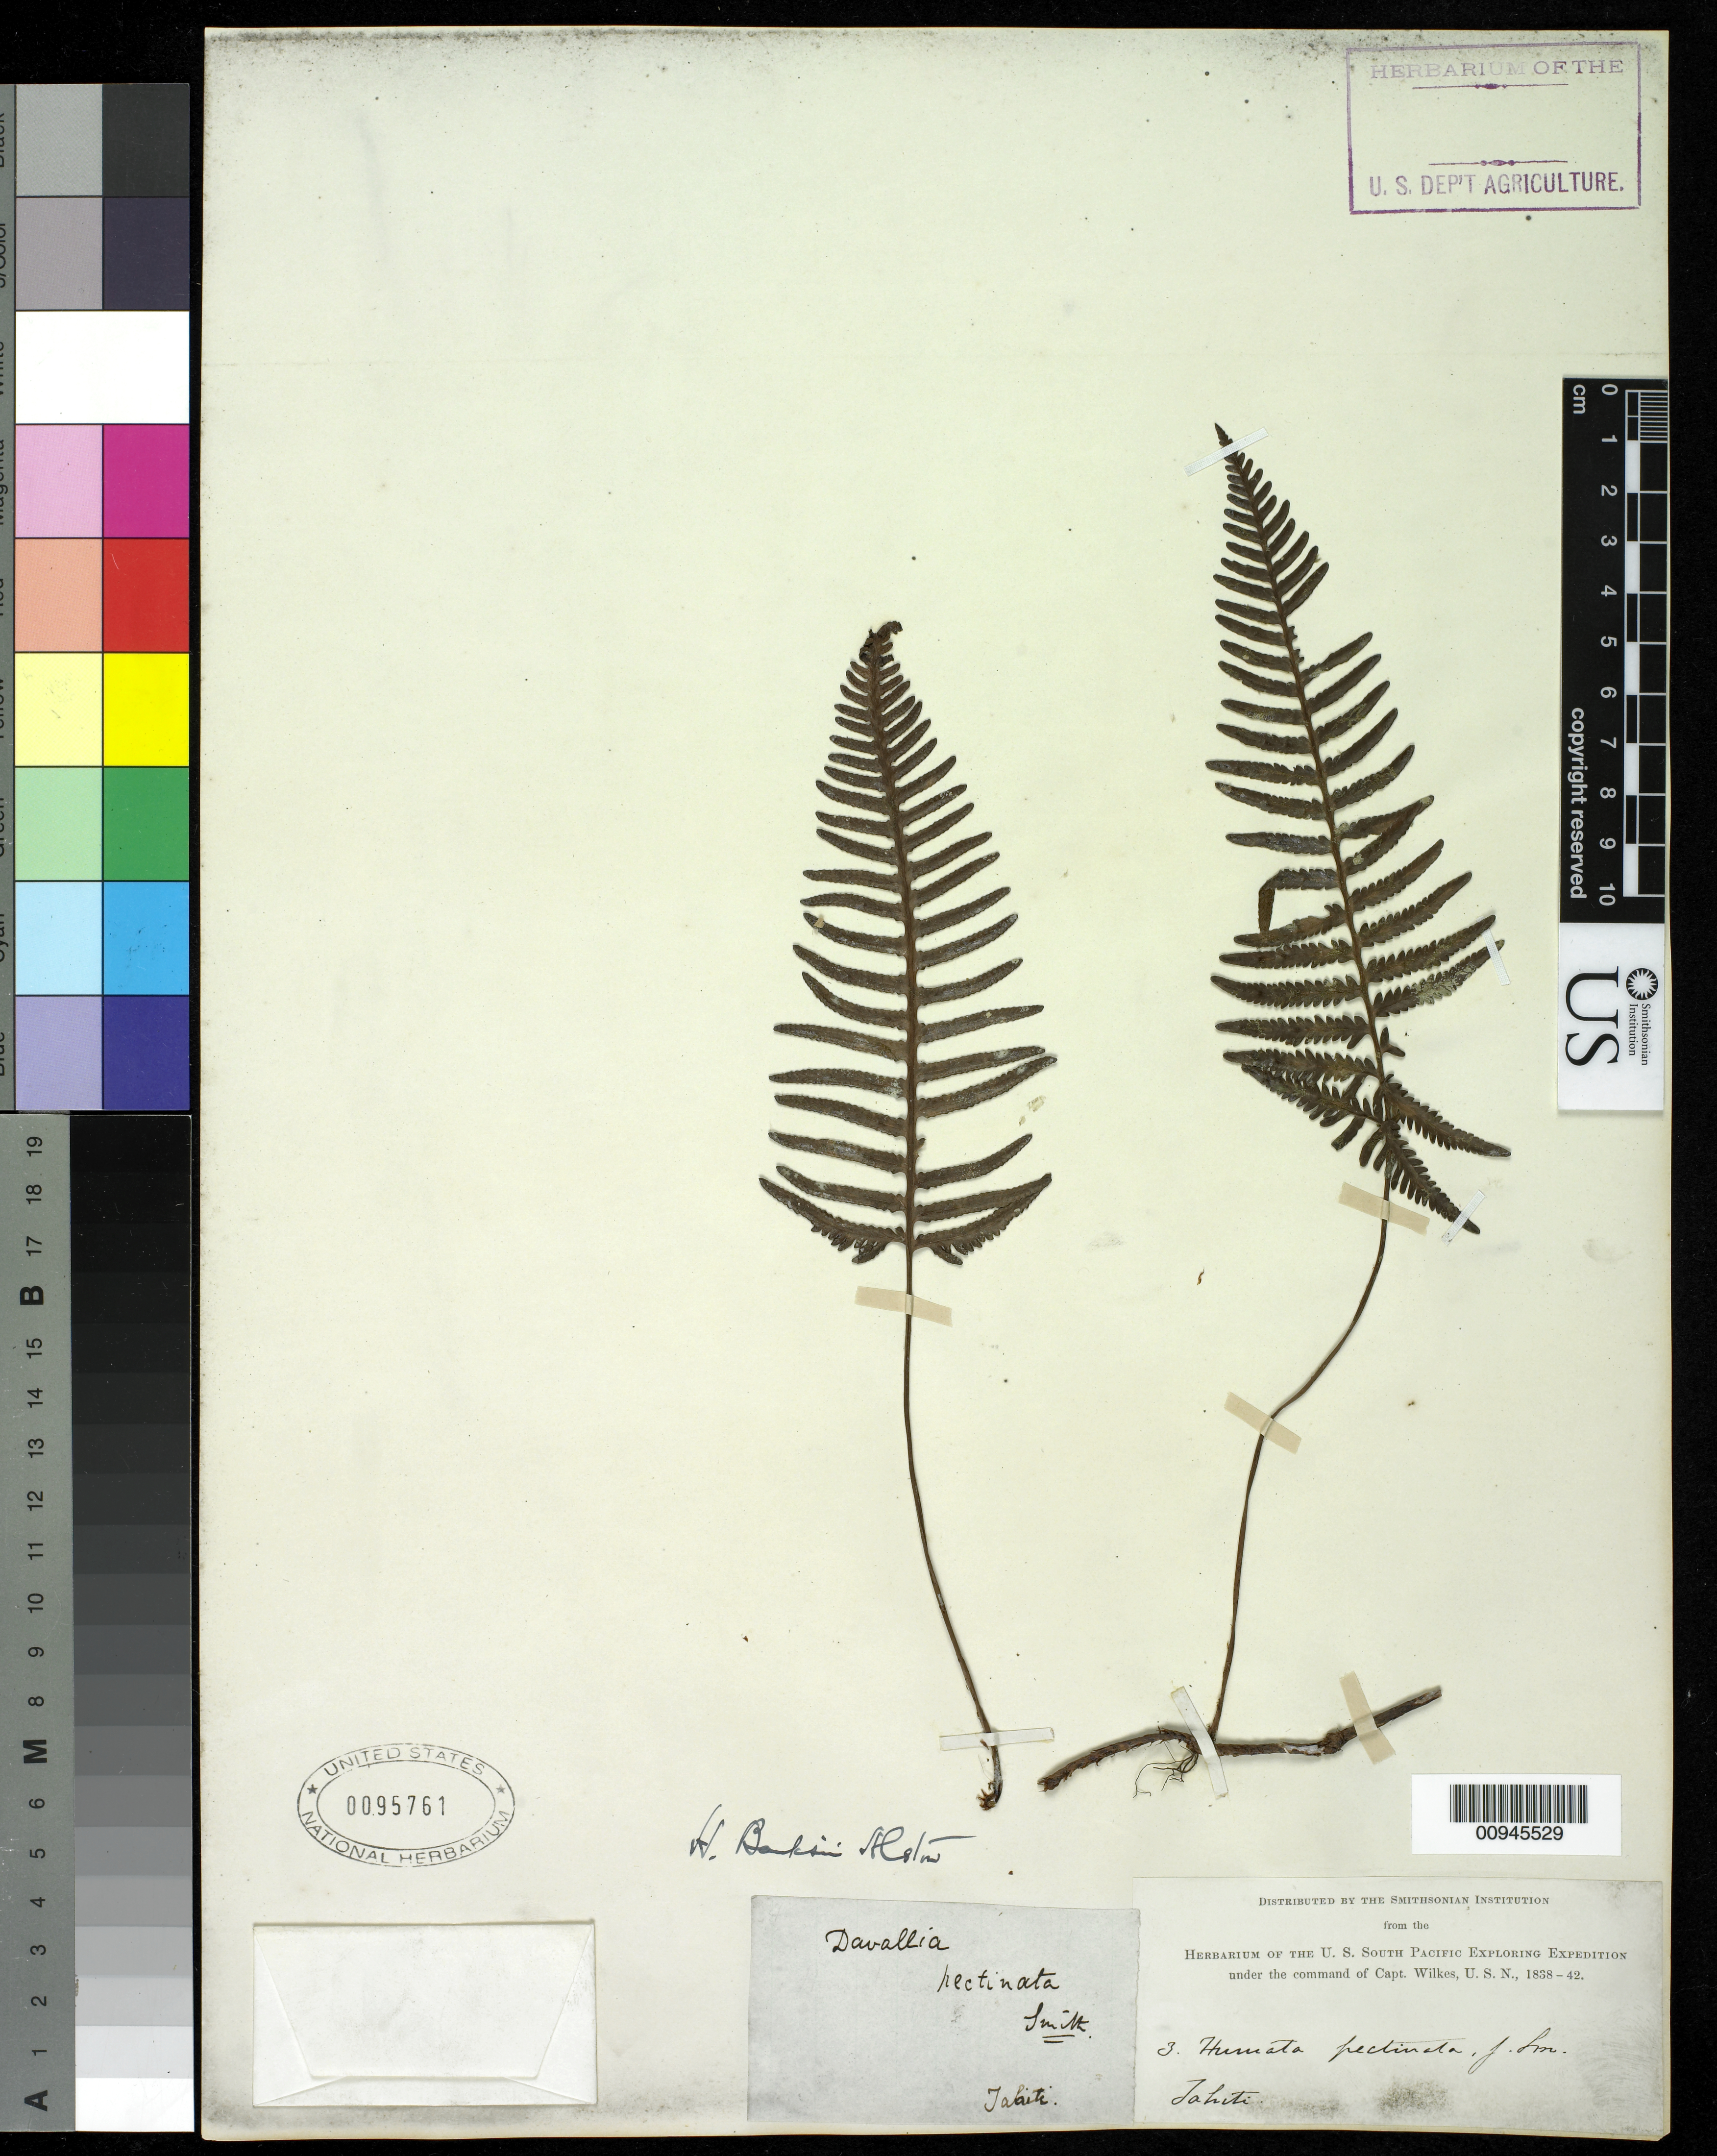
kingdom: Plantae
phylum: Tracheophyta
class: Polypodiopsida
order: Polypodiales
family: Davalliaceae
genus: Davallia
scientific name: Davallia pectinata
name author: Sm.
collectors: Wilkes Explor. Exped.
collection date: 1838/1842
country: French Polynesia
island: Tahiti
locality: Tahiti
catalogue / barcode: US 95761